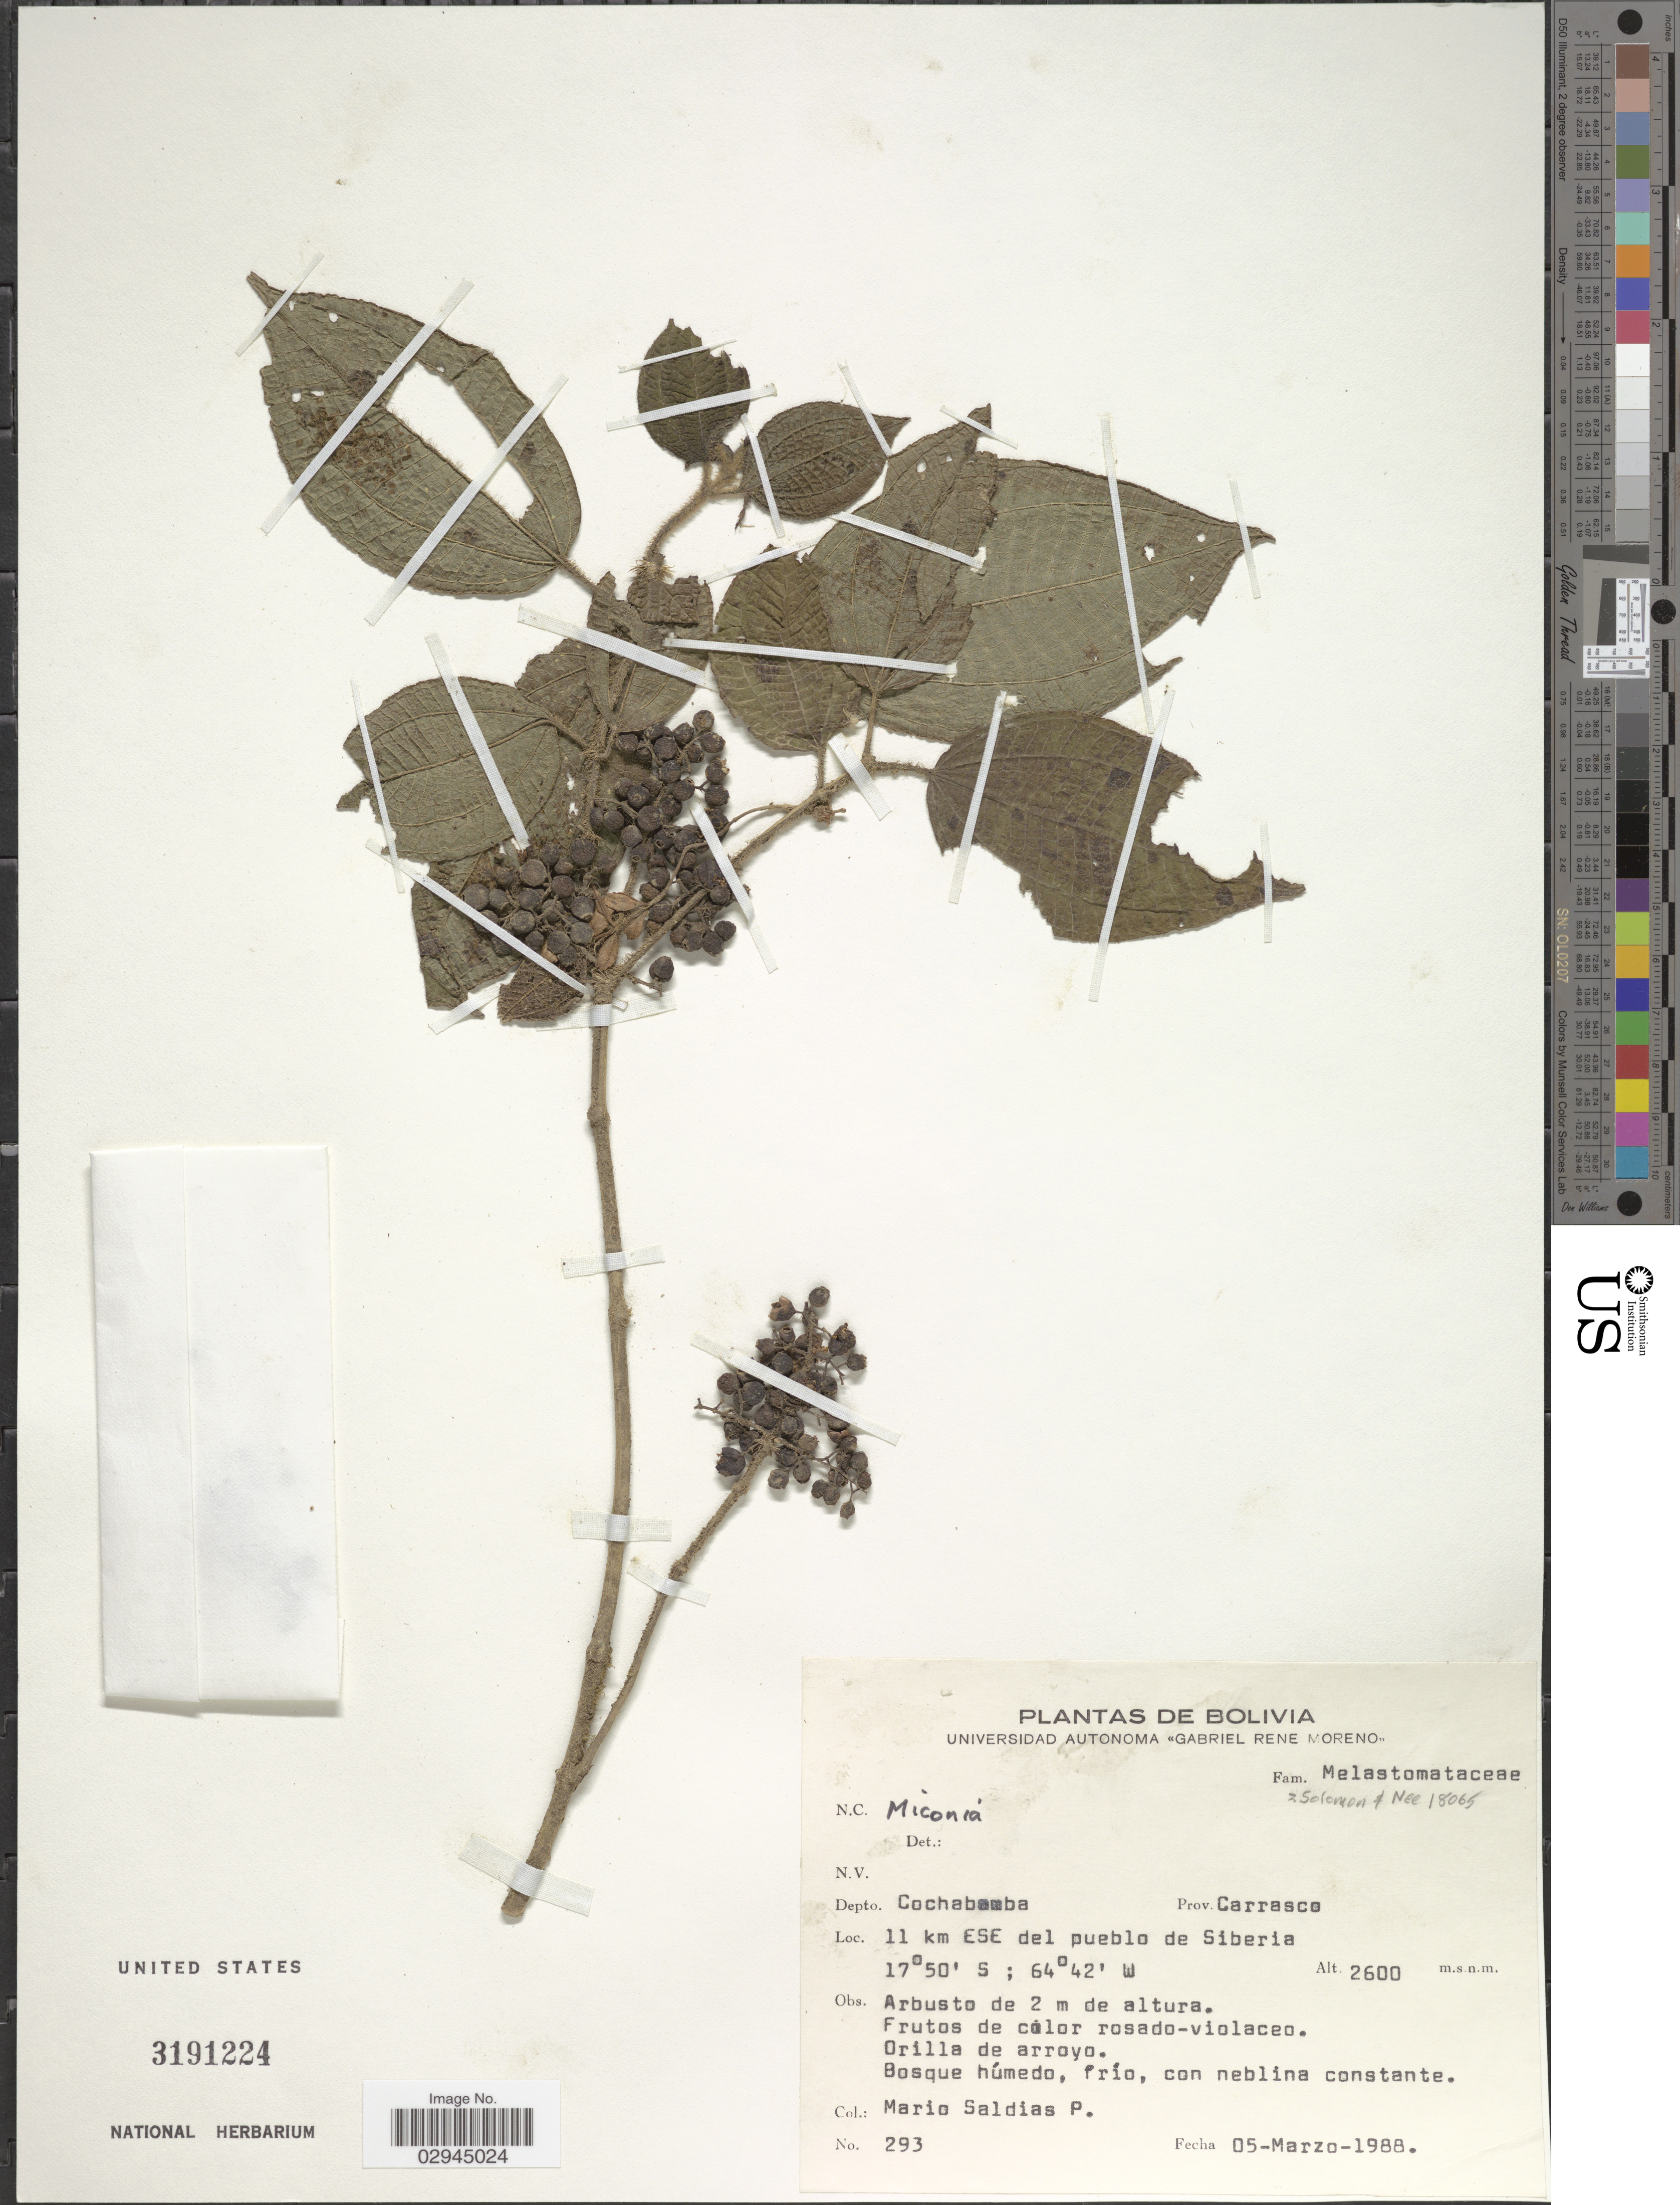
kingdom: Plantae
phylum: Tracheophyta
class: Magnoliopsida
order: Myrtales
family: Melastomataceae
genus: Miconia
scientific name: Miconia sp.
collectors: M. Saldias Paz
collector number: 293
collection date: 1988-03-05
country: Bolivia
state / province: Cochabamba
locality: Depto. Cochabamba. Prov. Carrasco. 11 km ESE del pueblo de Siberia.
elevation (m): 2600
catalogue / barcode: US 3191224